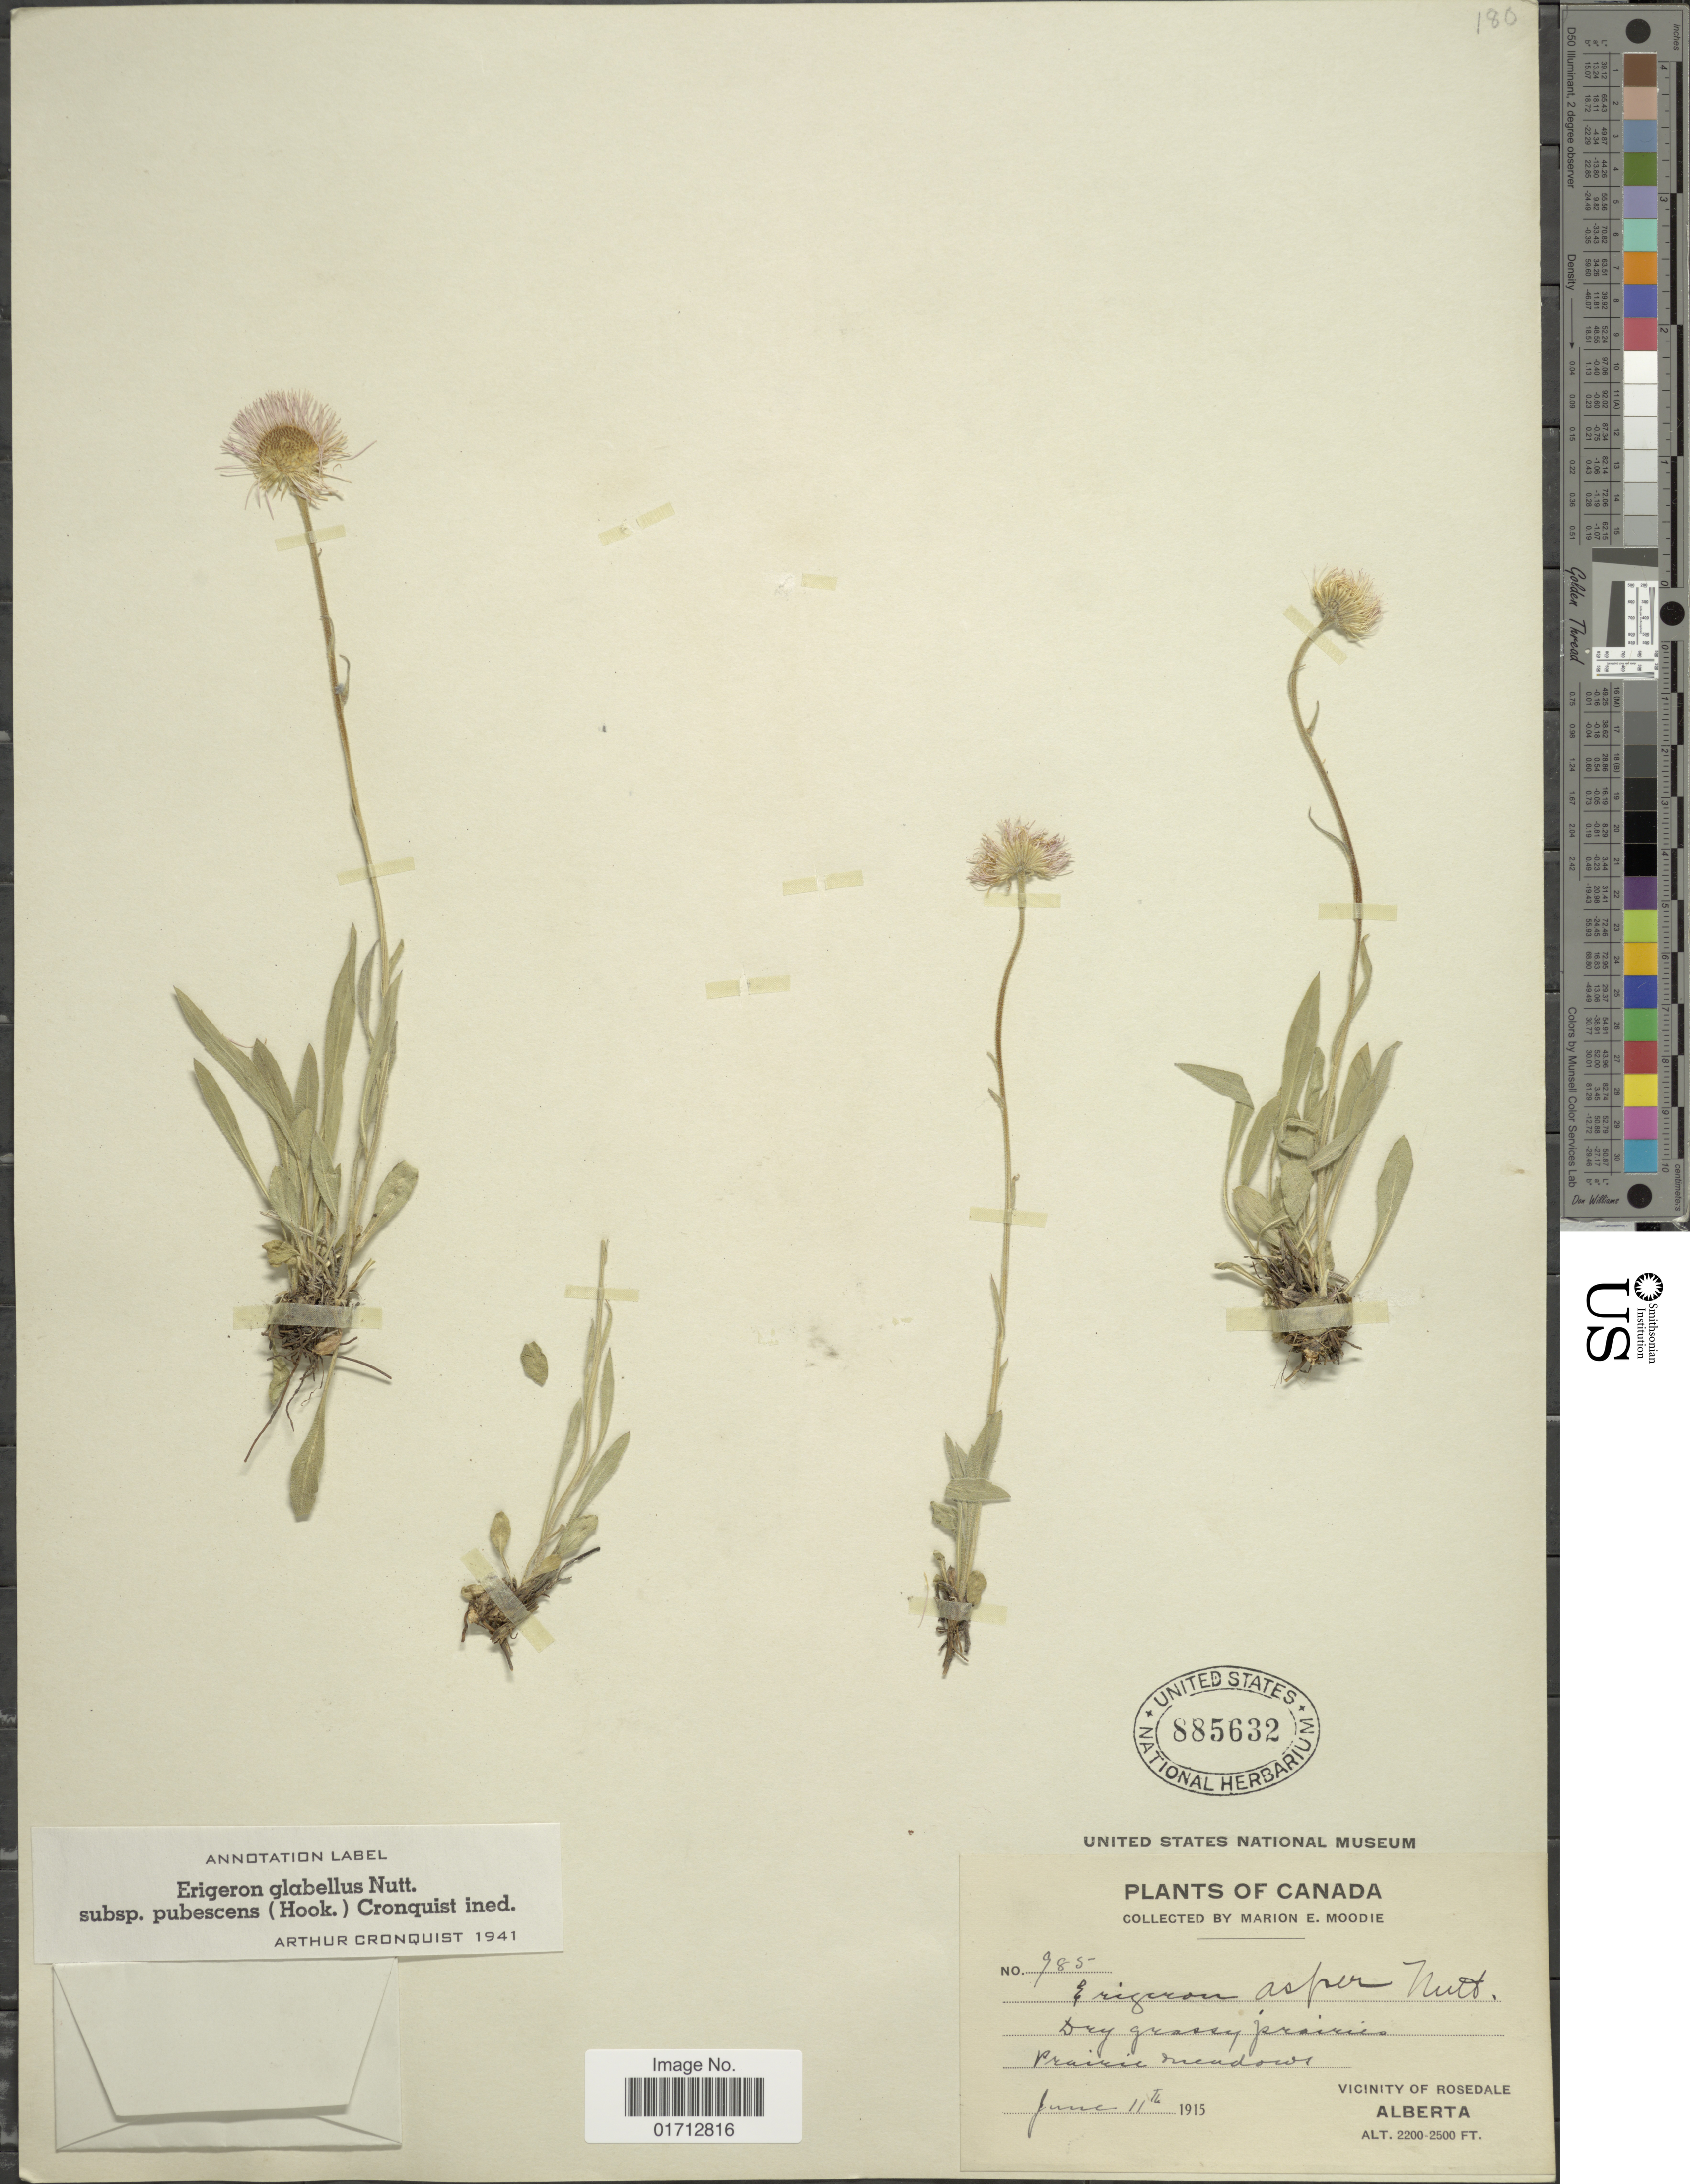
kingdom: Plantae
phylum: Tracheophyta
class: Magnoliopsida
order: Asterales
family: Asteraceae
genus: Erigeron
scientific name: Erigeron glabellus subsp. pubescens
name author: (Hook.) Cronq.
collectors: M. E. Moodie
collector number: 985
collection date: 1915-06-11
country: Canada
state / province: Alberta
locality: Vicinity of Rosedale, Prairie meadows.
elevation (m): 671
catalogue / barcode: US 885632